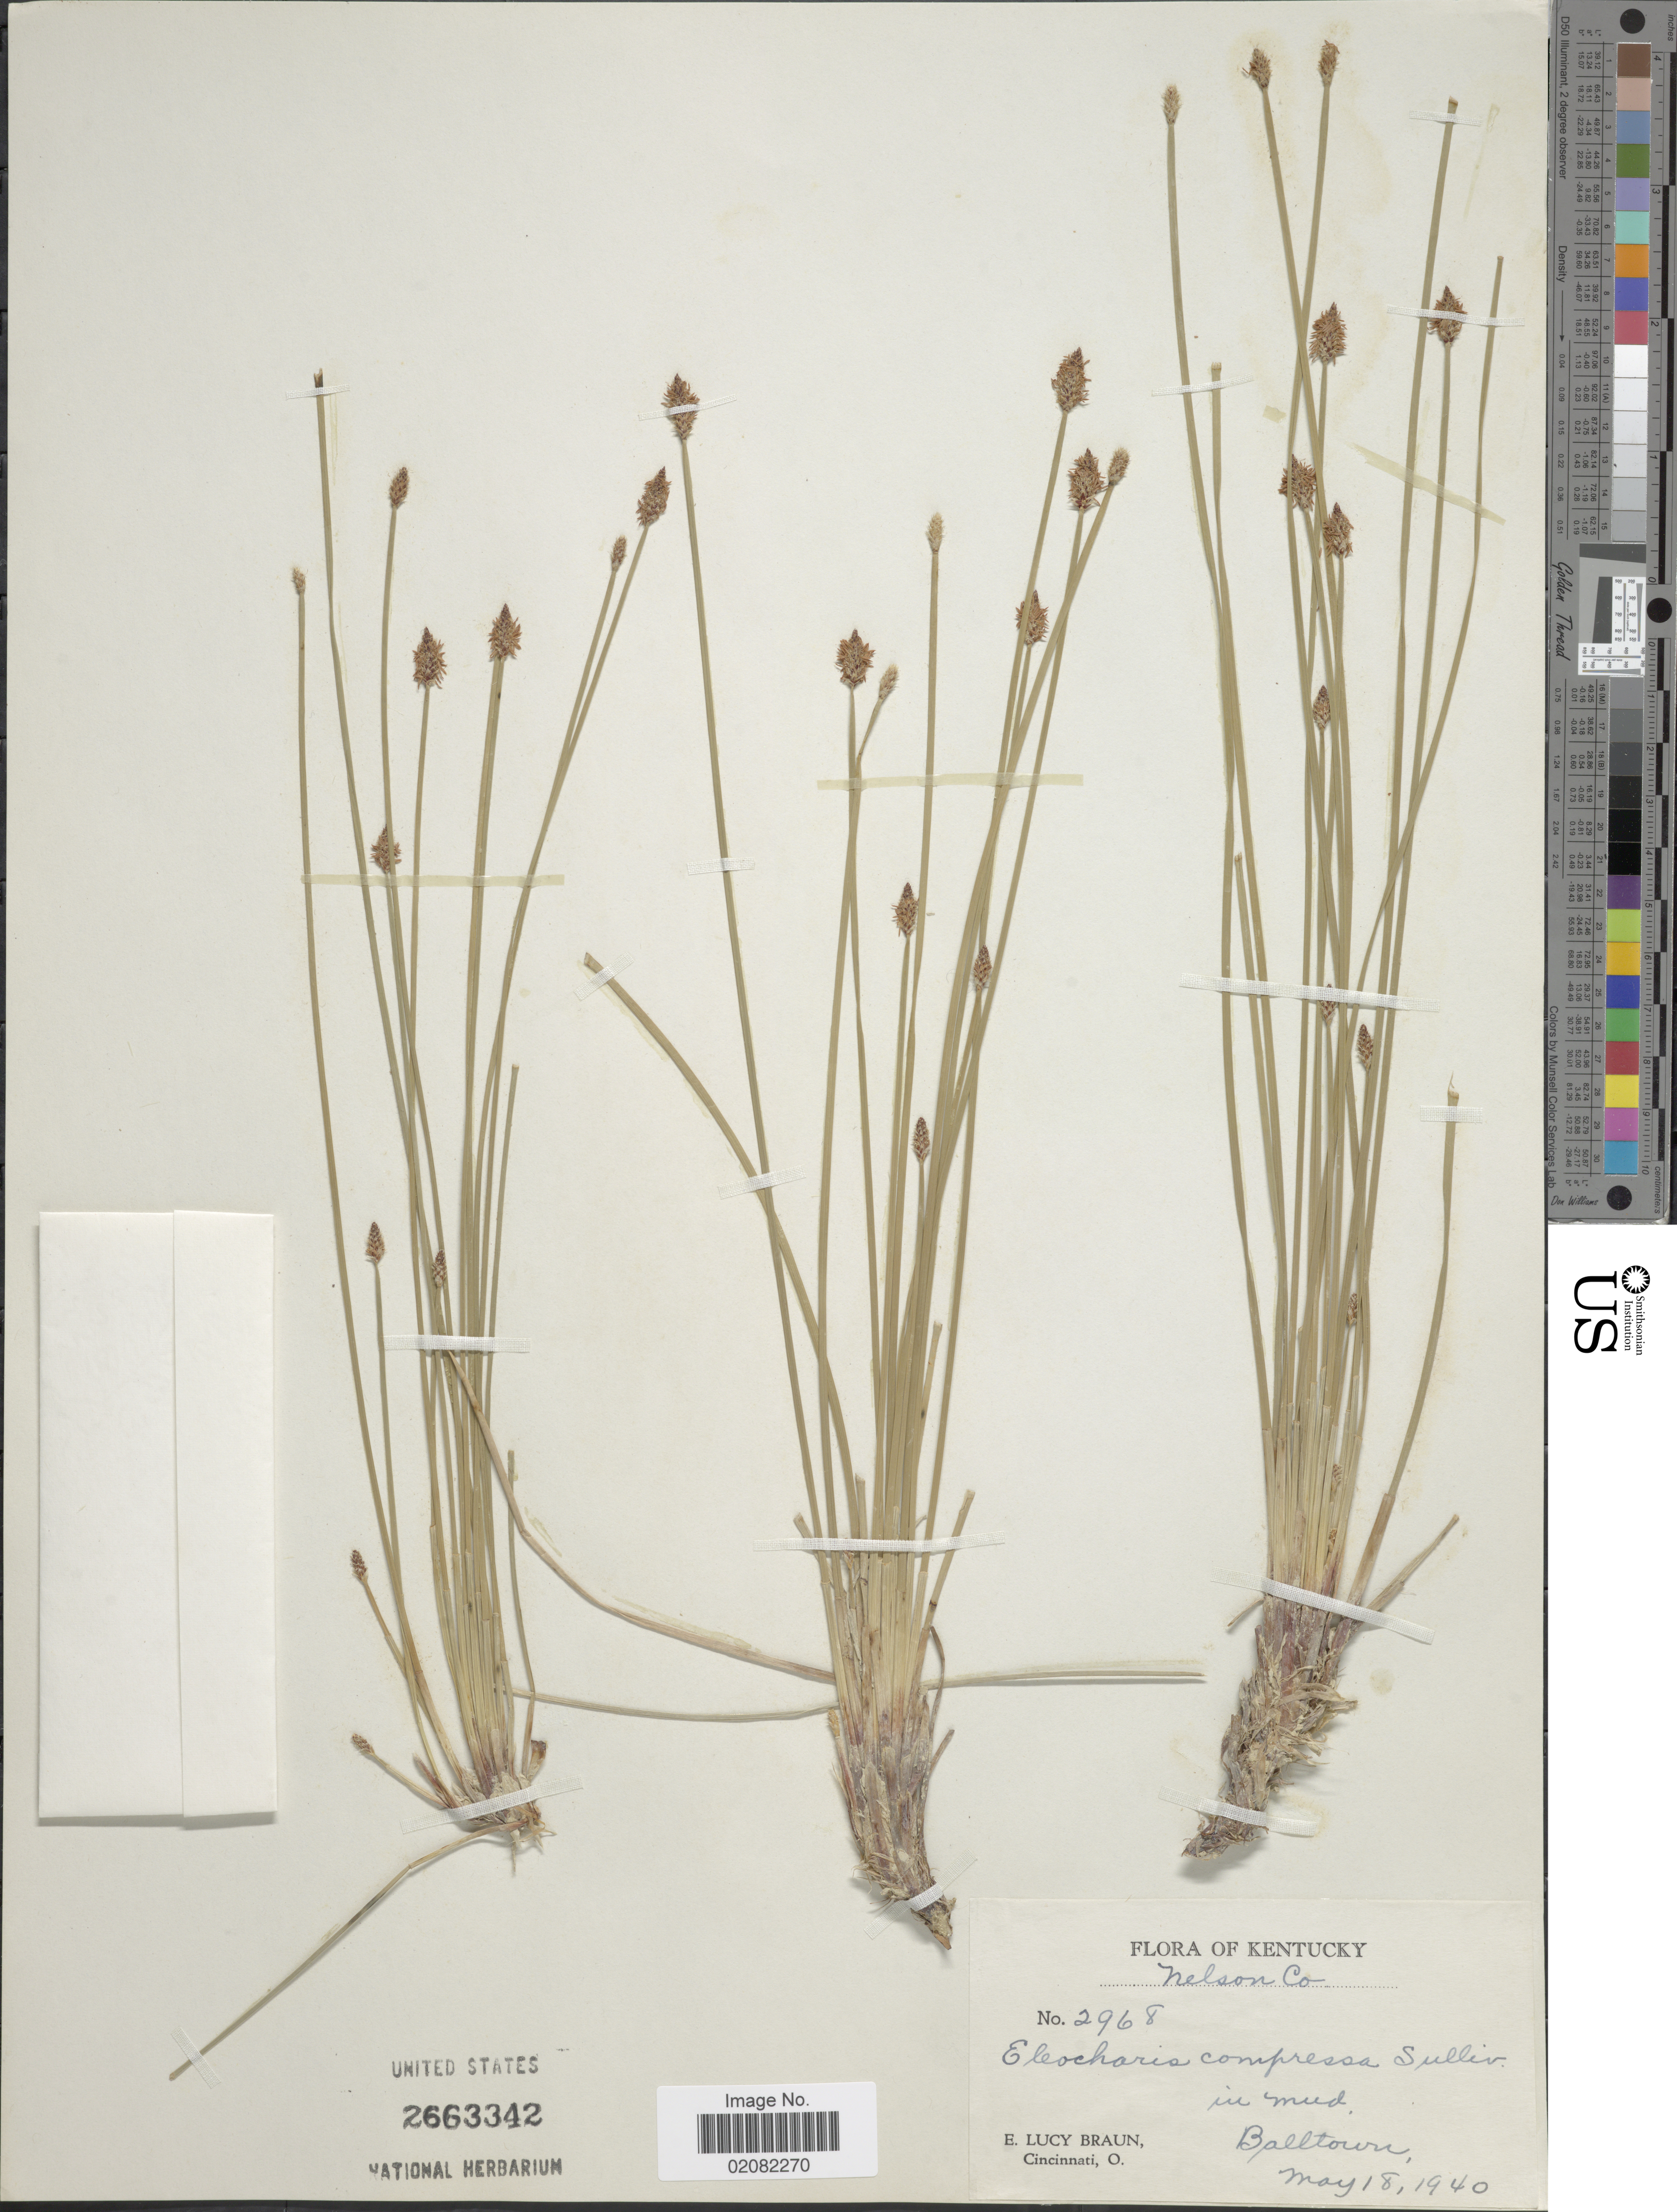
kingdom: Plantae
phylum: Tracheophyta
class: Liliopsida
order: Poales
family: Cyperaceae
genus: Eleocharis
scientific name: Eleocharis compressa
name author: Sull.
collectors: E. L. Braun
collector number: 2968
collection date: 1940-05-18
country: United States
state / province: Kentucky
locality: Nelson Co., Balltown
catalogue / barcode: US 2663342